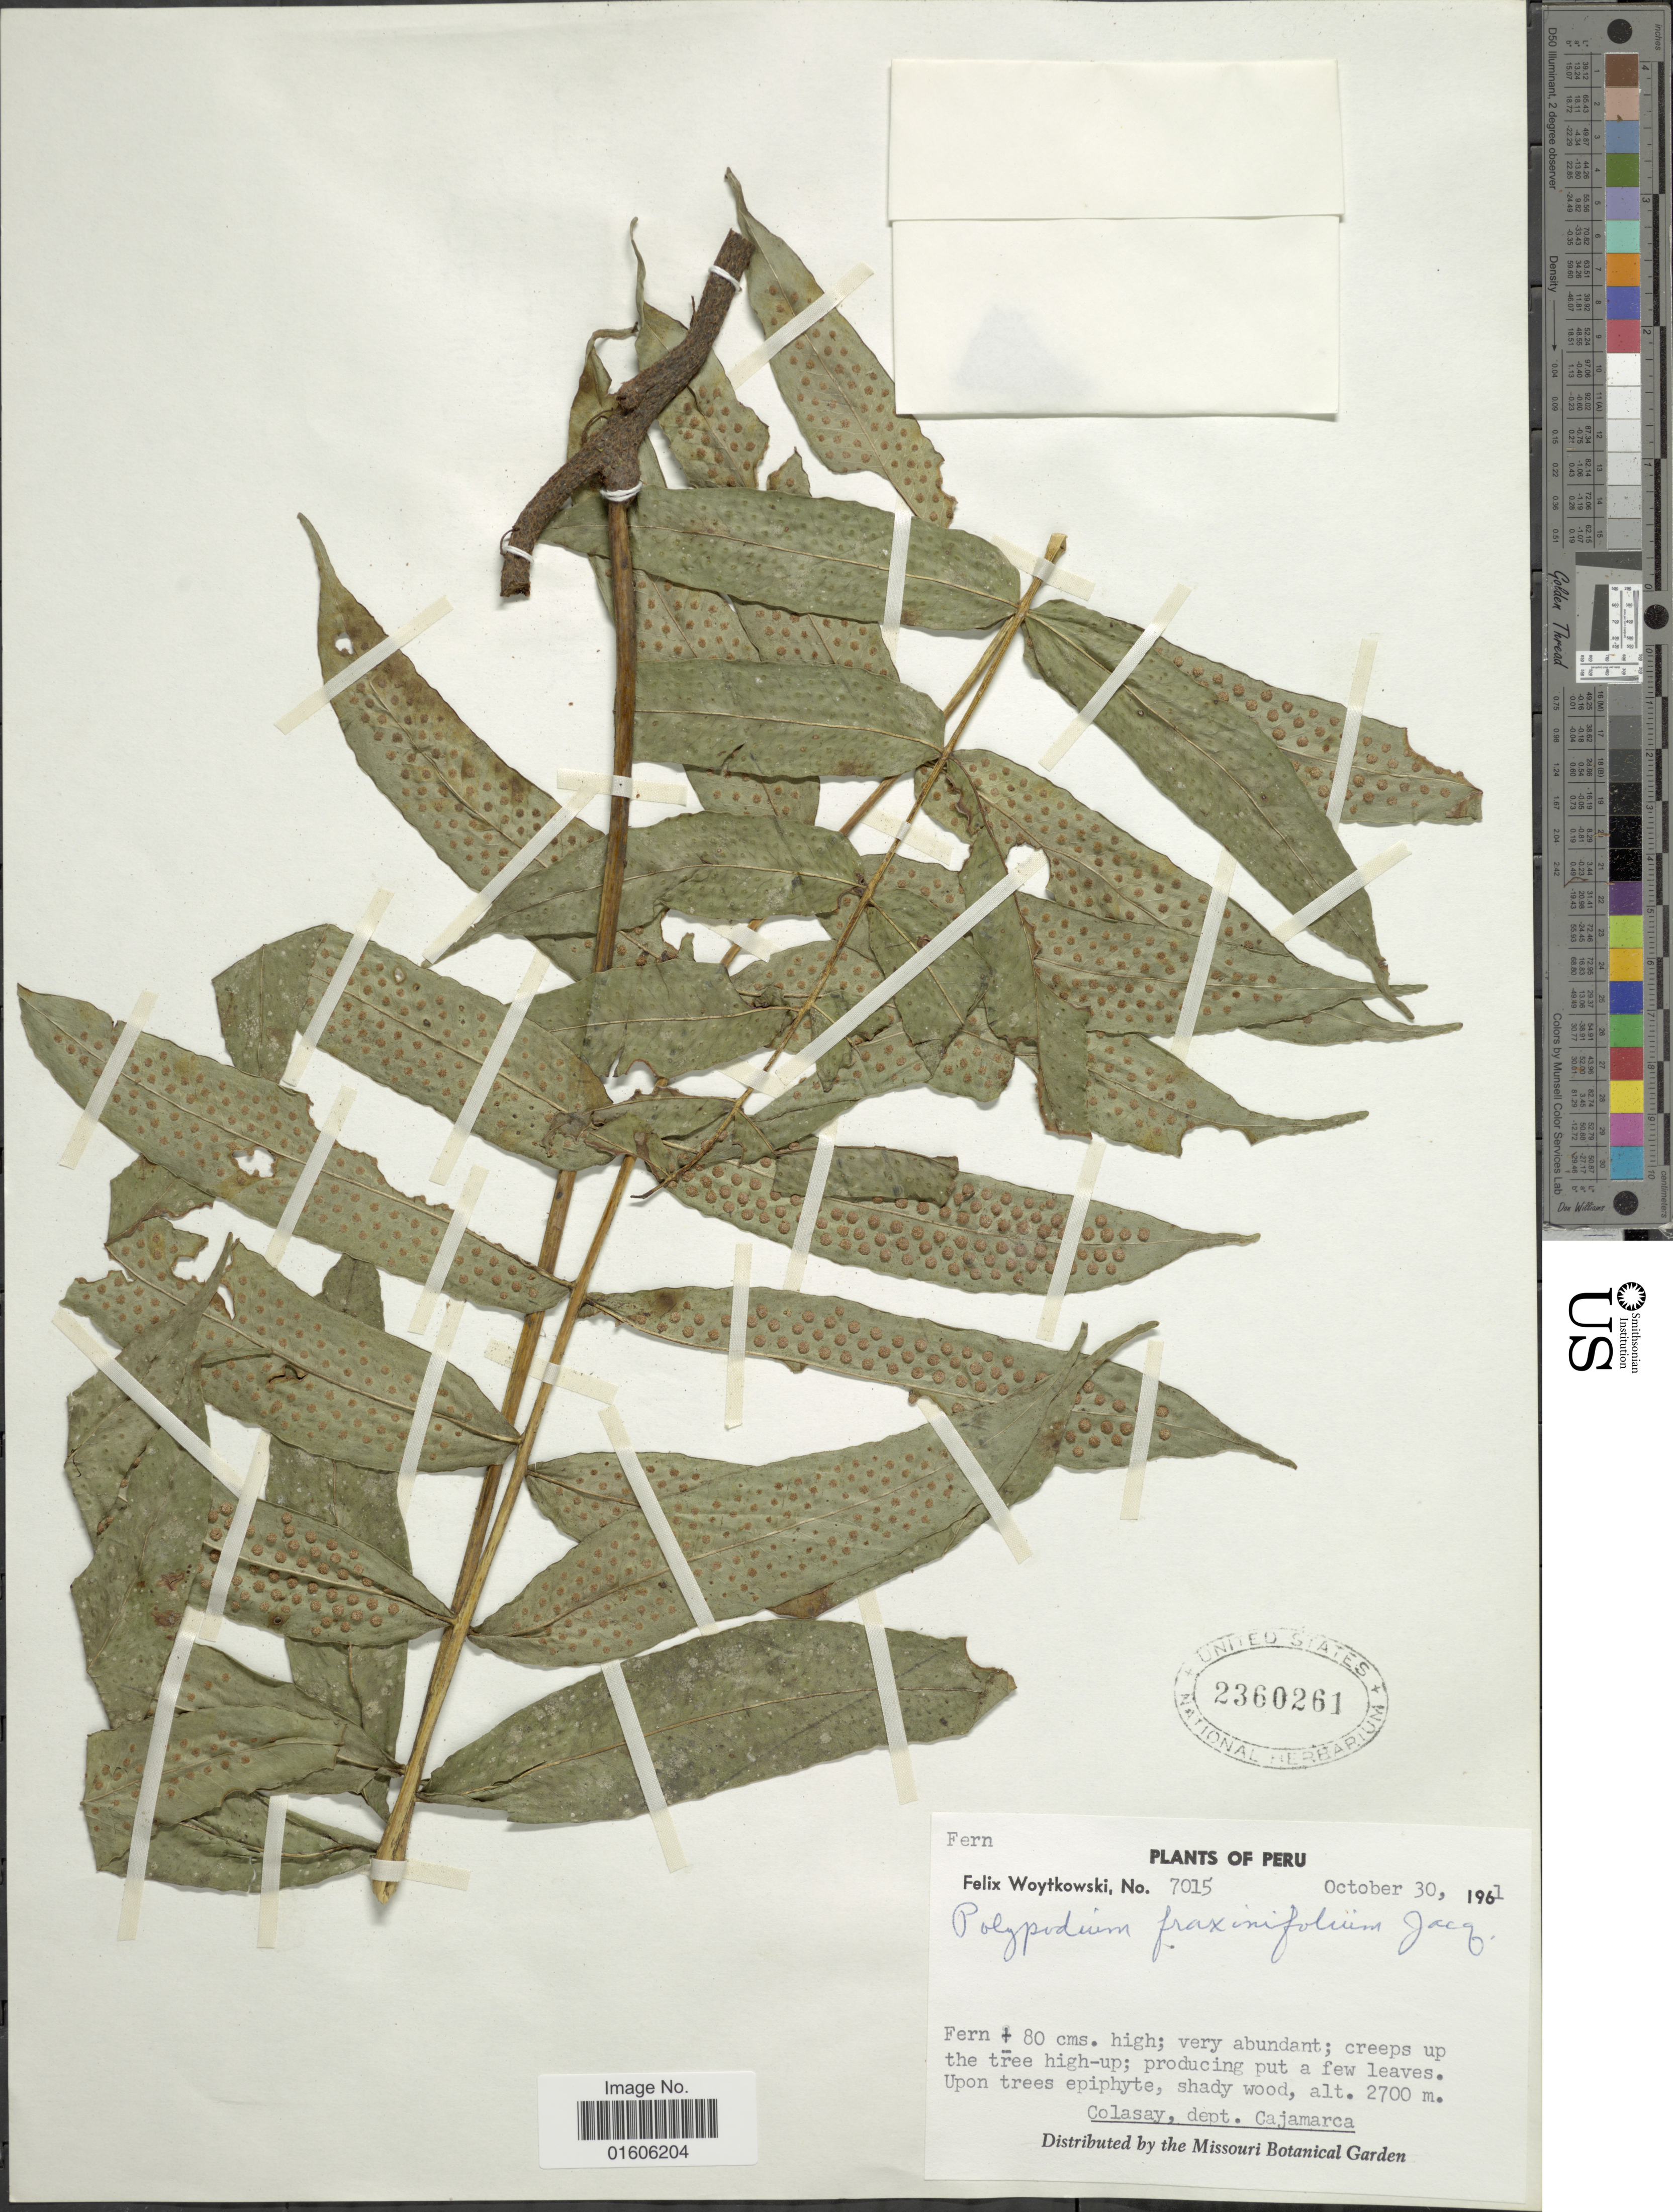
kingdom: Plantae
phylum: Tracheophyta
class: Polypodiopsida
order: Polypodiales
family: Polypodiaceae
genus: Serpocaulon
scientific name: Serpocaulon fraxinifolium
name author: (Jacq.) A.R. Sm.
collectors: F. Woytkowski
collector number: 7015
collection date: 1961-10-30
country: Peru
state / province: Cajamarca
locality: Colasay, dept. Cajamarca.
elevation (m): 2700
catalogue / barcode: US 2360261